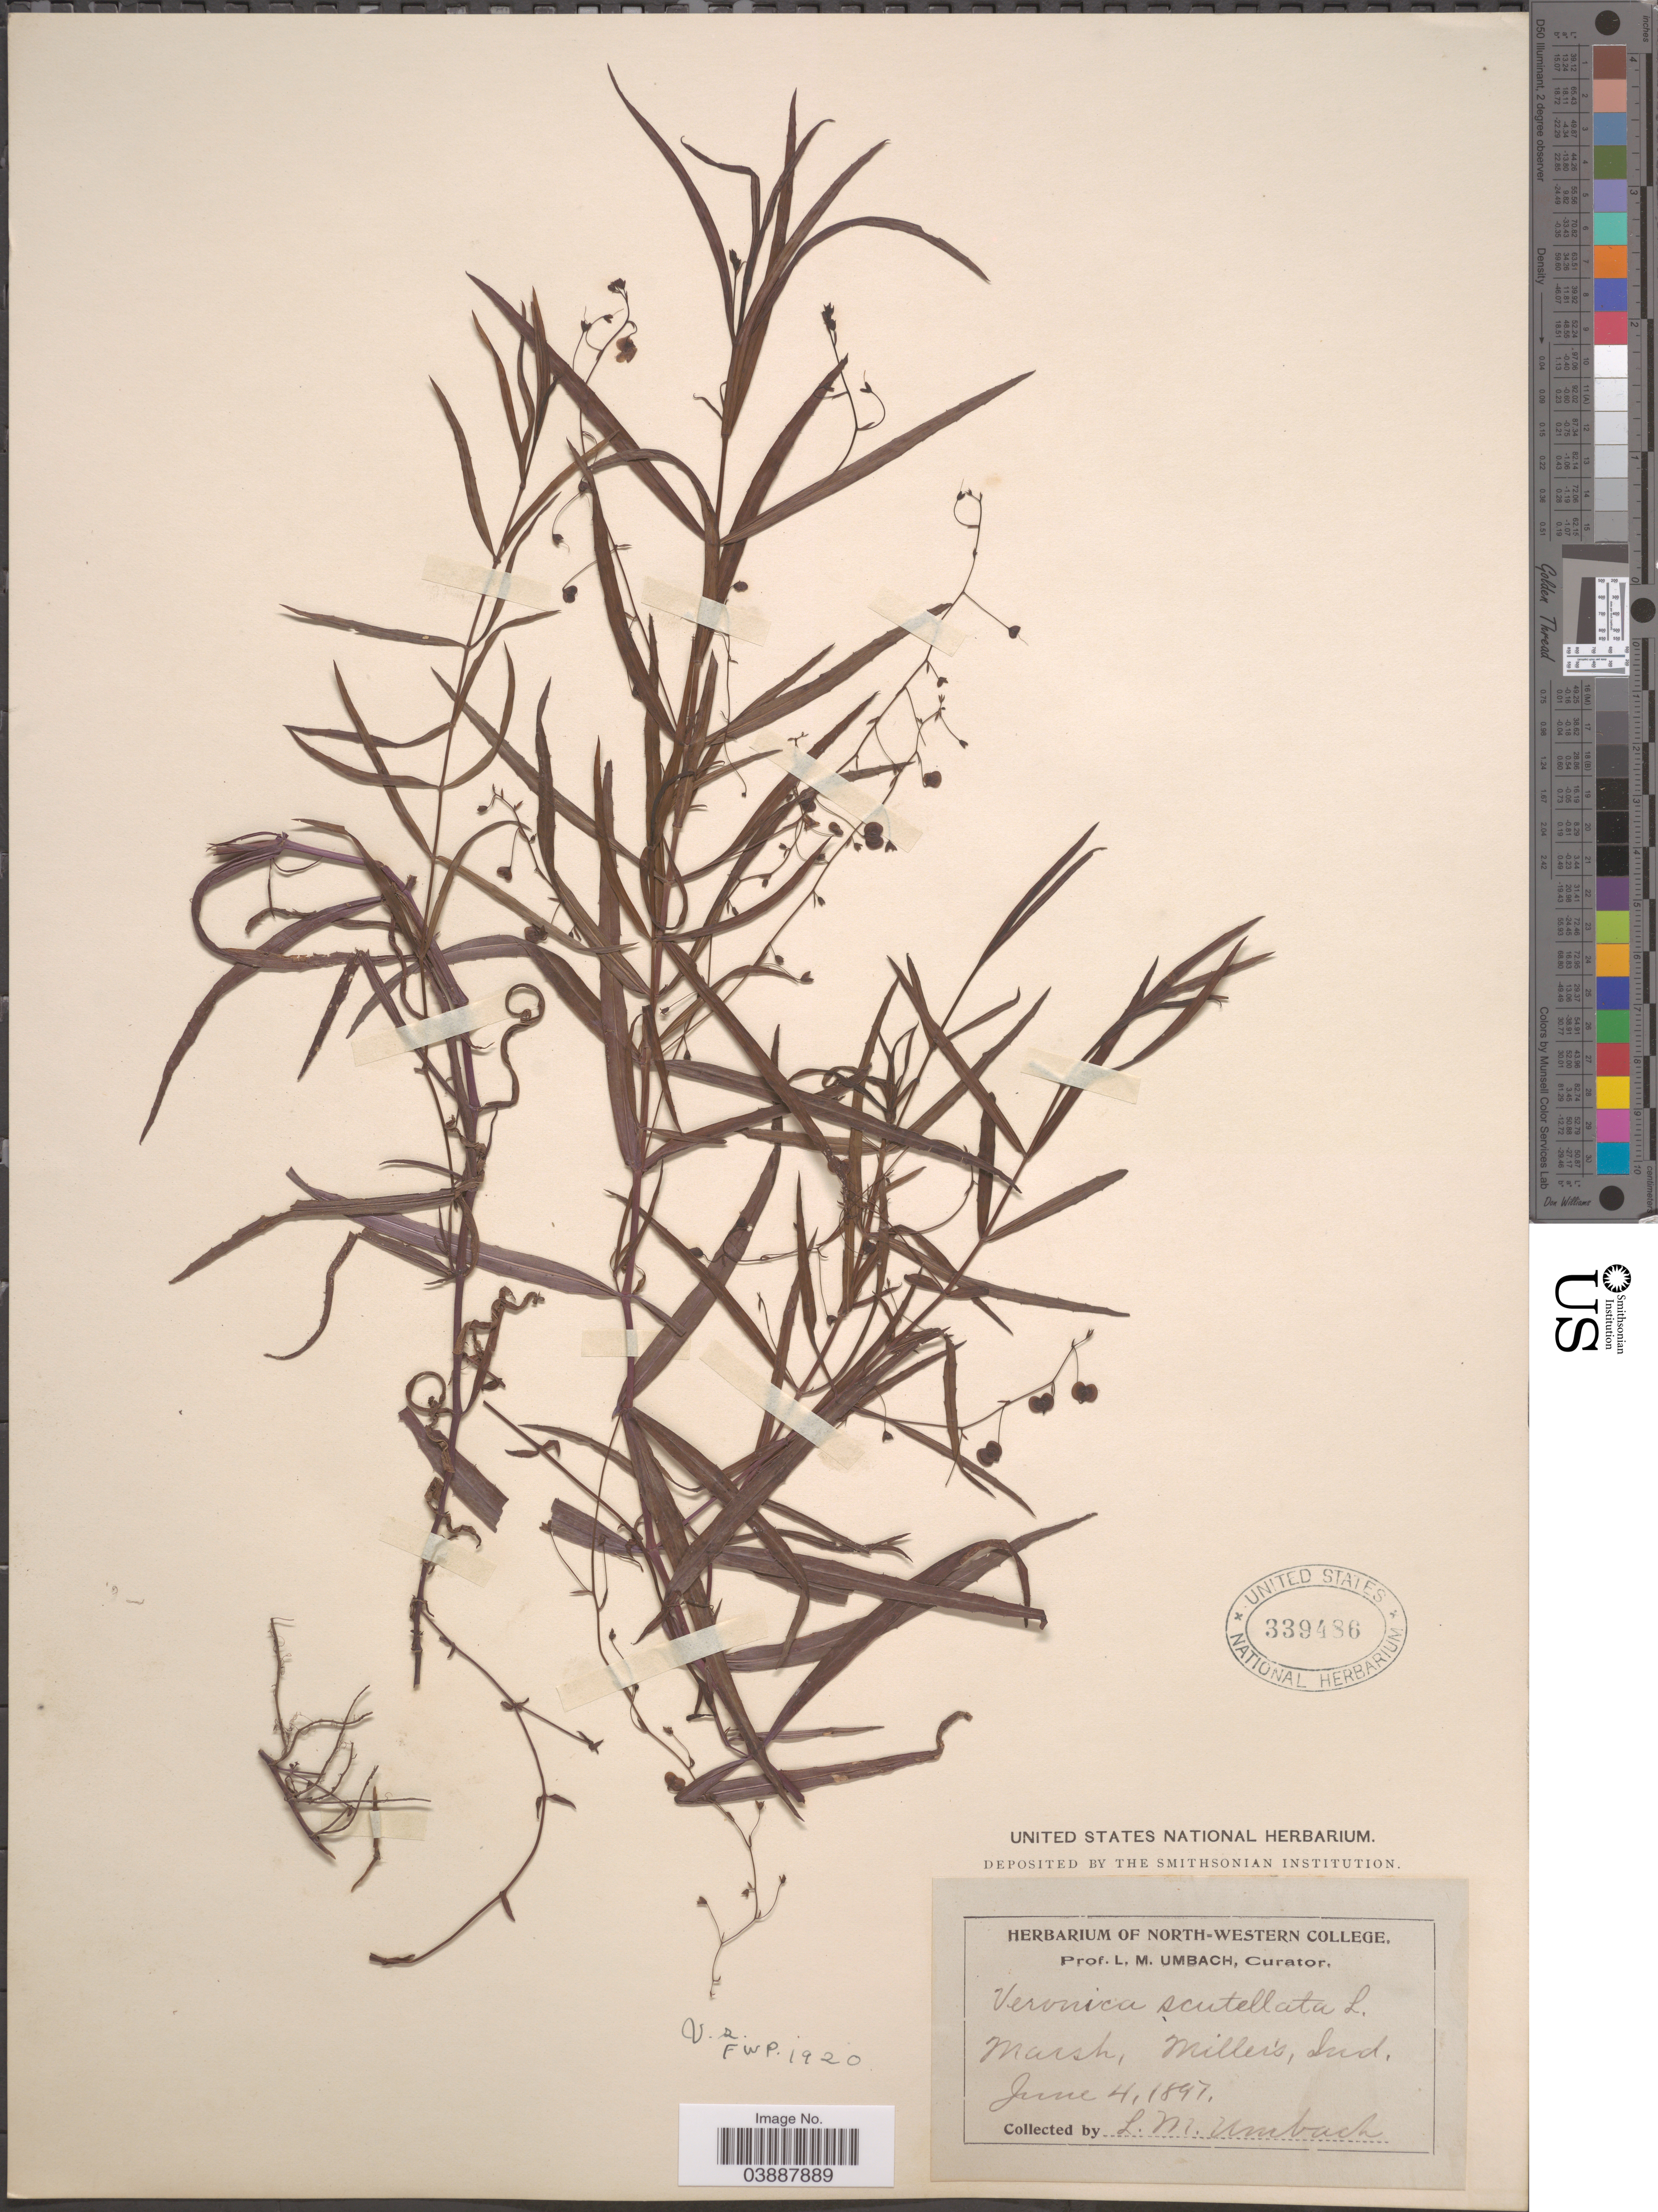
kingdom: Plantae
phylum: Tracheophyta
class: Magnoliopsida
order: Lamiales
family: Plantaginaceae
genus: Veronica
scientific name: Veronica scutellata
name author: L.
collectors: L. M. Umbach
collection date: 1897-06-04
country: United States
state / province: Indiana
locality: Marsh, Miller's.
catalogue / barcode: US 339486